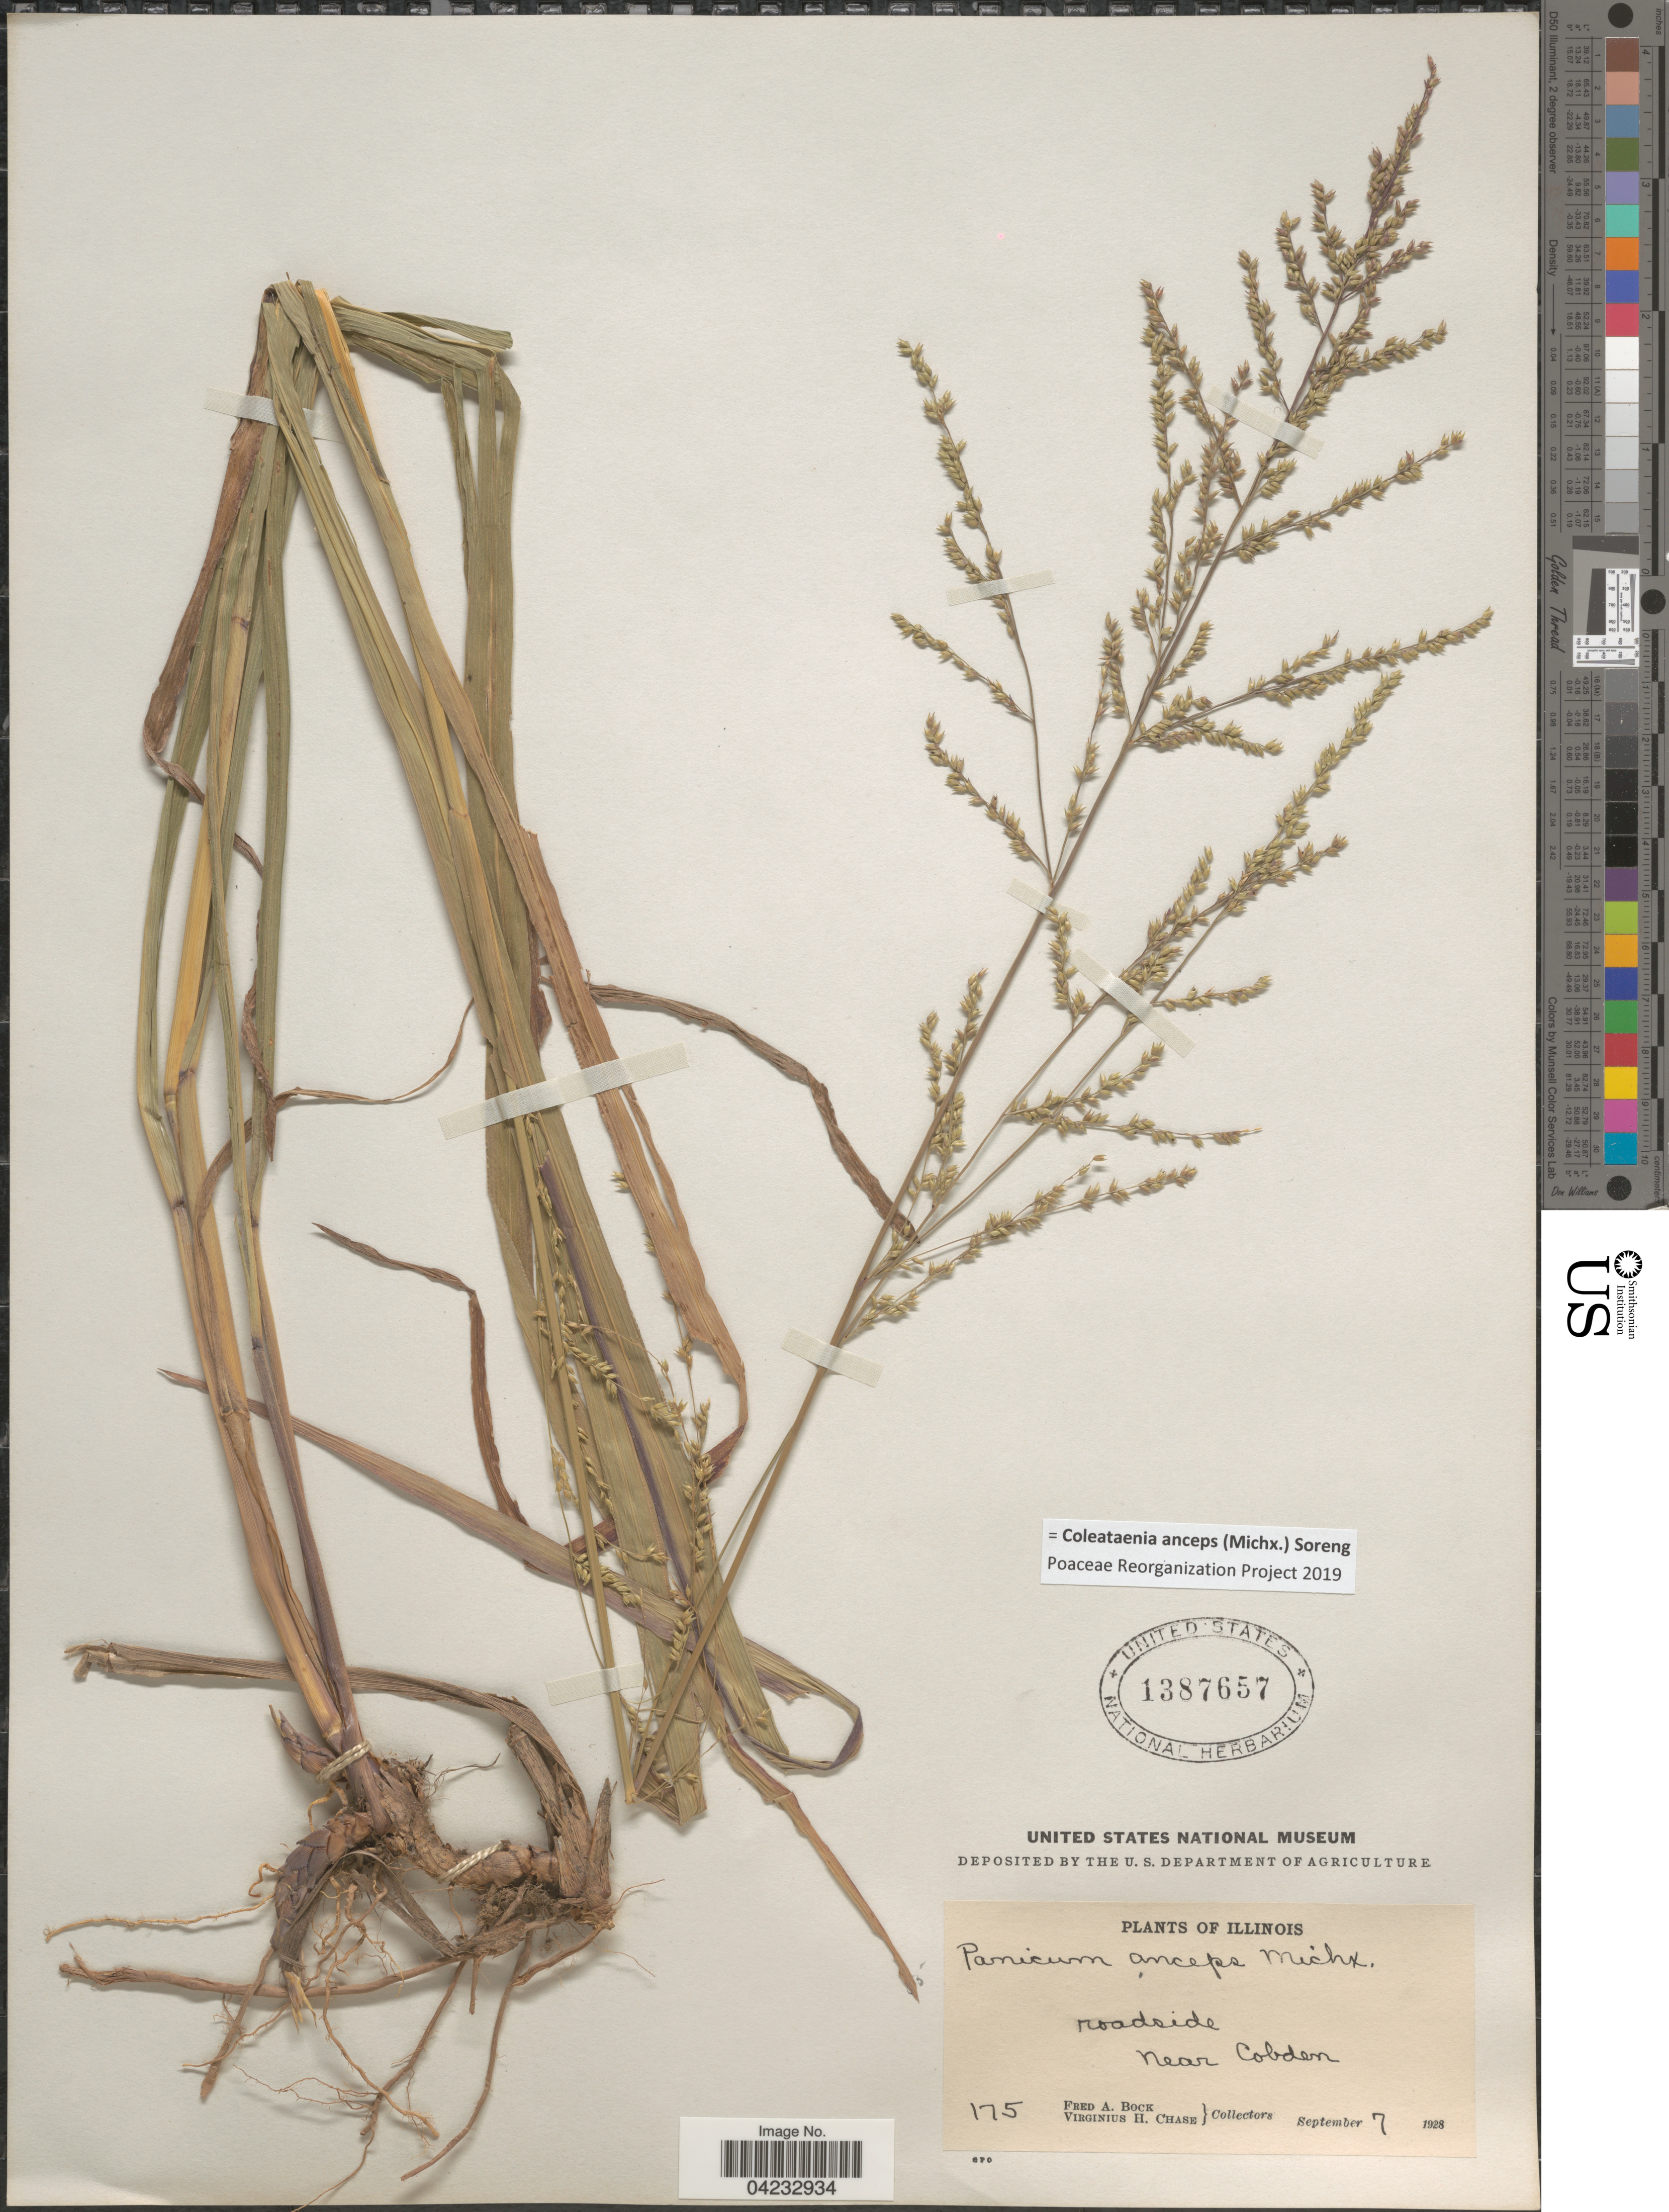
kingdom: Plantae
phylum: Tracheophyta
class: Liliopsida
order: Poales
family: Poaceae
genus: Coleataenia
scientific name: Coleataenia anceps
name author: (Michx.) Soreng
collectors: F. Bock & V. H. Chase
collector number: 175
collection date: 1928-09-07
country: United States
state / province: Illinois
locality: Roadside. Near Cobden.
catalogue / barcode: US 1387657